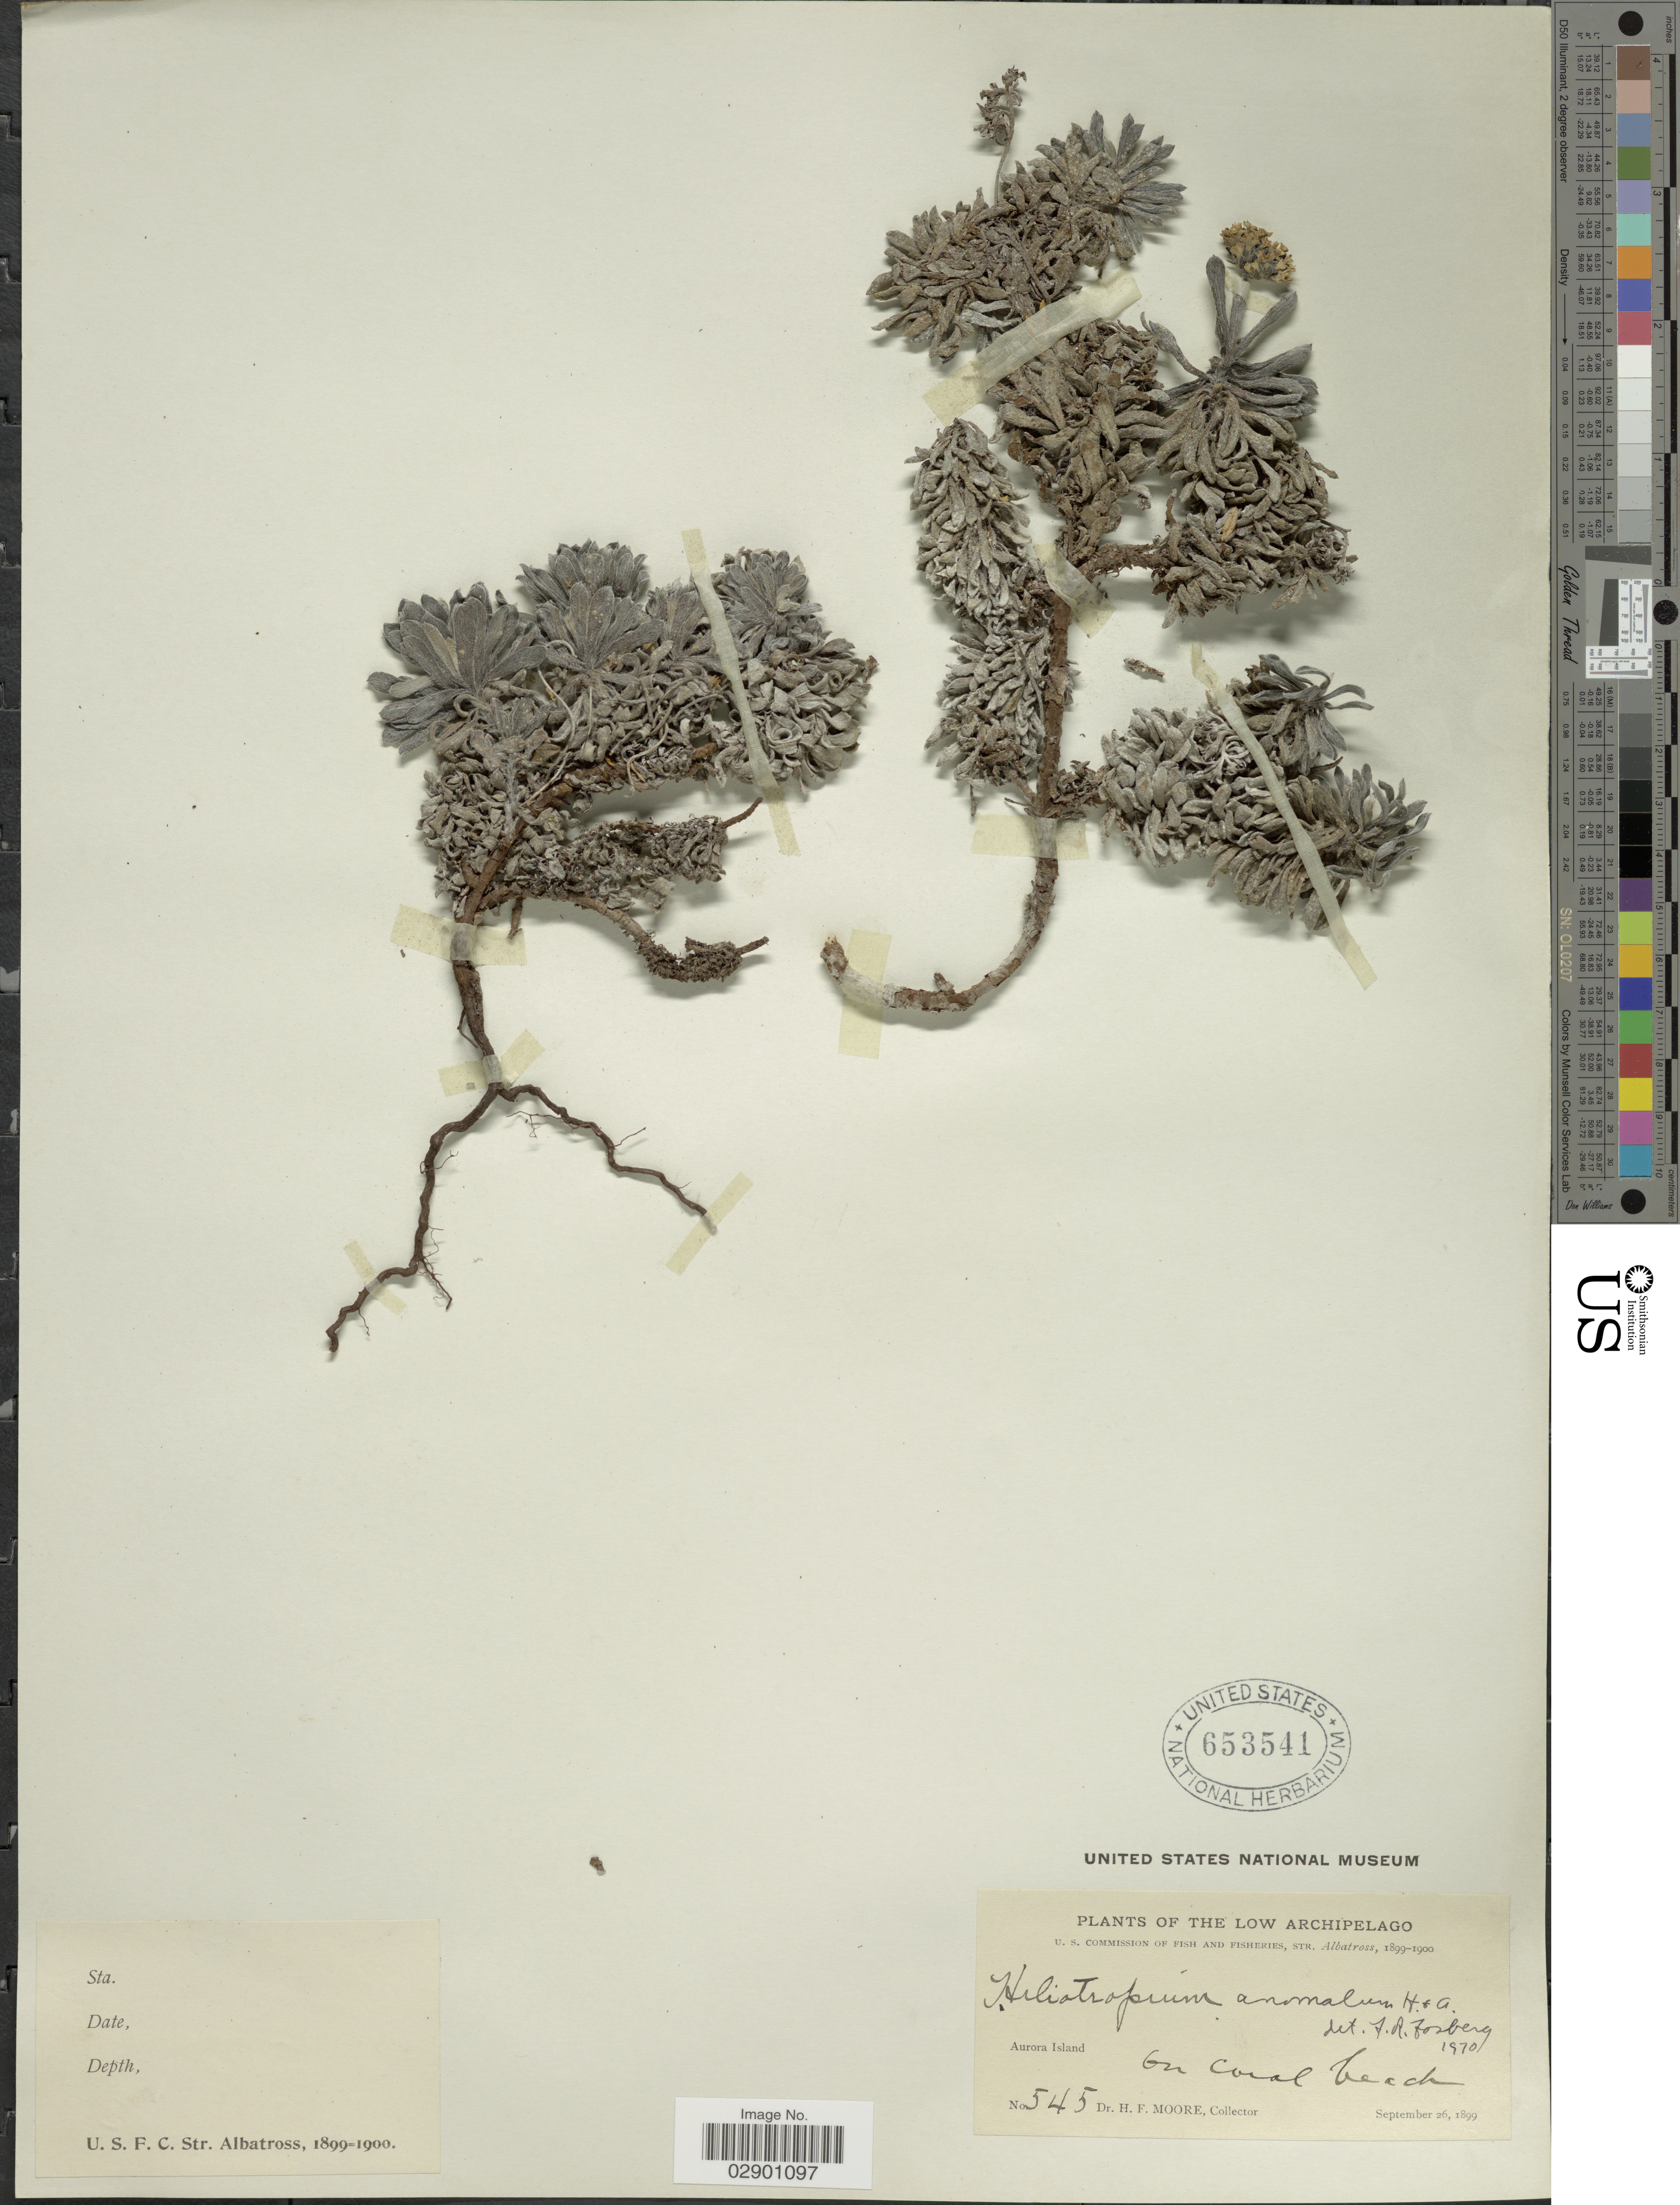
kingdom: Plantae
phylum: Tracheophyta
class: Magnoliopsida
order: Boraginales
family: Heliotropiaceae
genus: Heliotropium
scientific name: Heliotropium anomalum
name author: Hook. & Arn.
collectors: H. F. Moore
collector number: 545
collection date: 1899-09-26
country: French Polynesia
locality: The Low Archipelago. Aurora Island. On Coral beach.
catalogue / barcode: US 653541